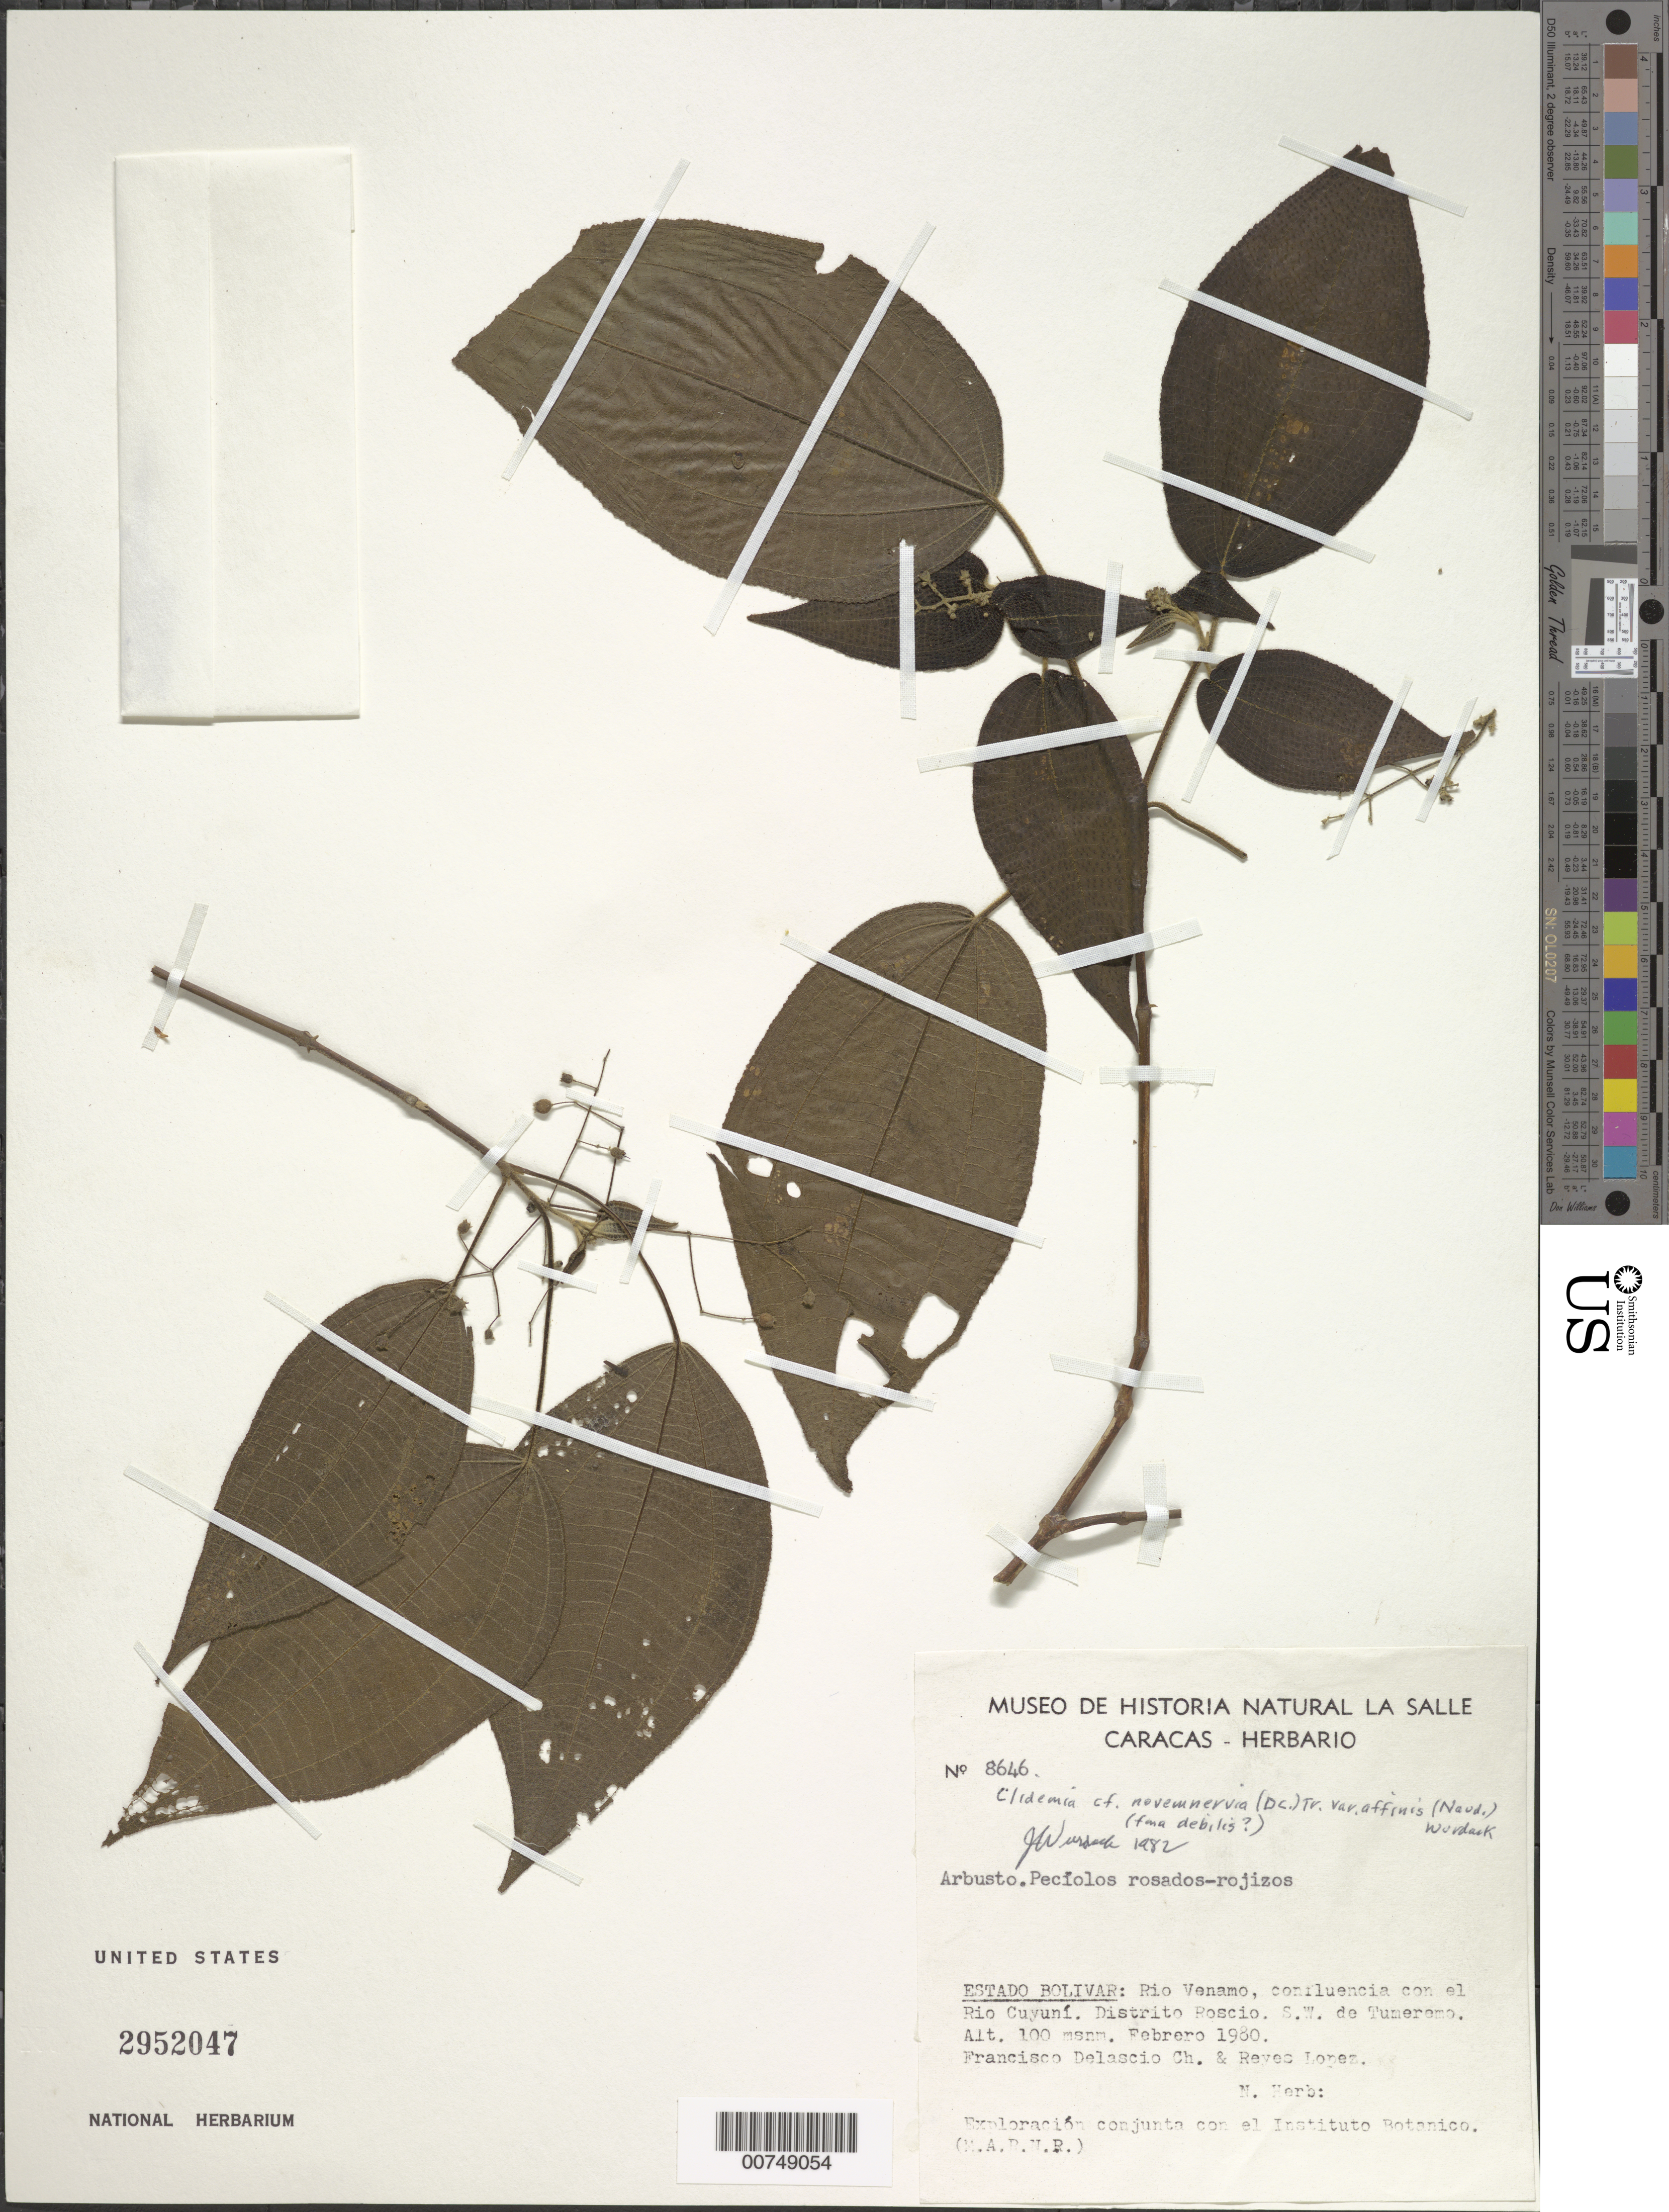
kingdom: Plantae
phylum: Tracheophyta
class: Magnoliopsida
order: Myrtales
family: Melastomataceae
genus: Clidemia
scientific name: Clidemia novemnervia var. affinis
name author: (Naudin) Wurdack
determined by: Wurdack, John J., (US), US (UNITED STATES)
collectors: F. Delascio C. & R. Lopez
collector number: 8646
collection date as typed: Feb-80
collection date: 1980-02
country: Venezuela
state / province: Bolívar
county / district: Roscio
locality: Río Venamo, SW de Tumeremo, confluencia con el Río Cuyuni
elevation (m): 100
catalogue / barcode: US 2952047